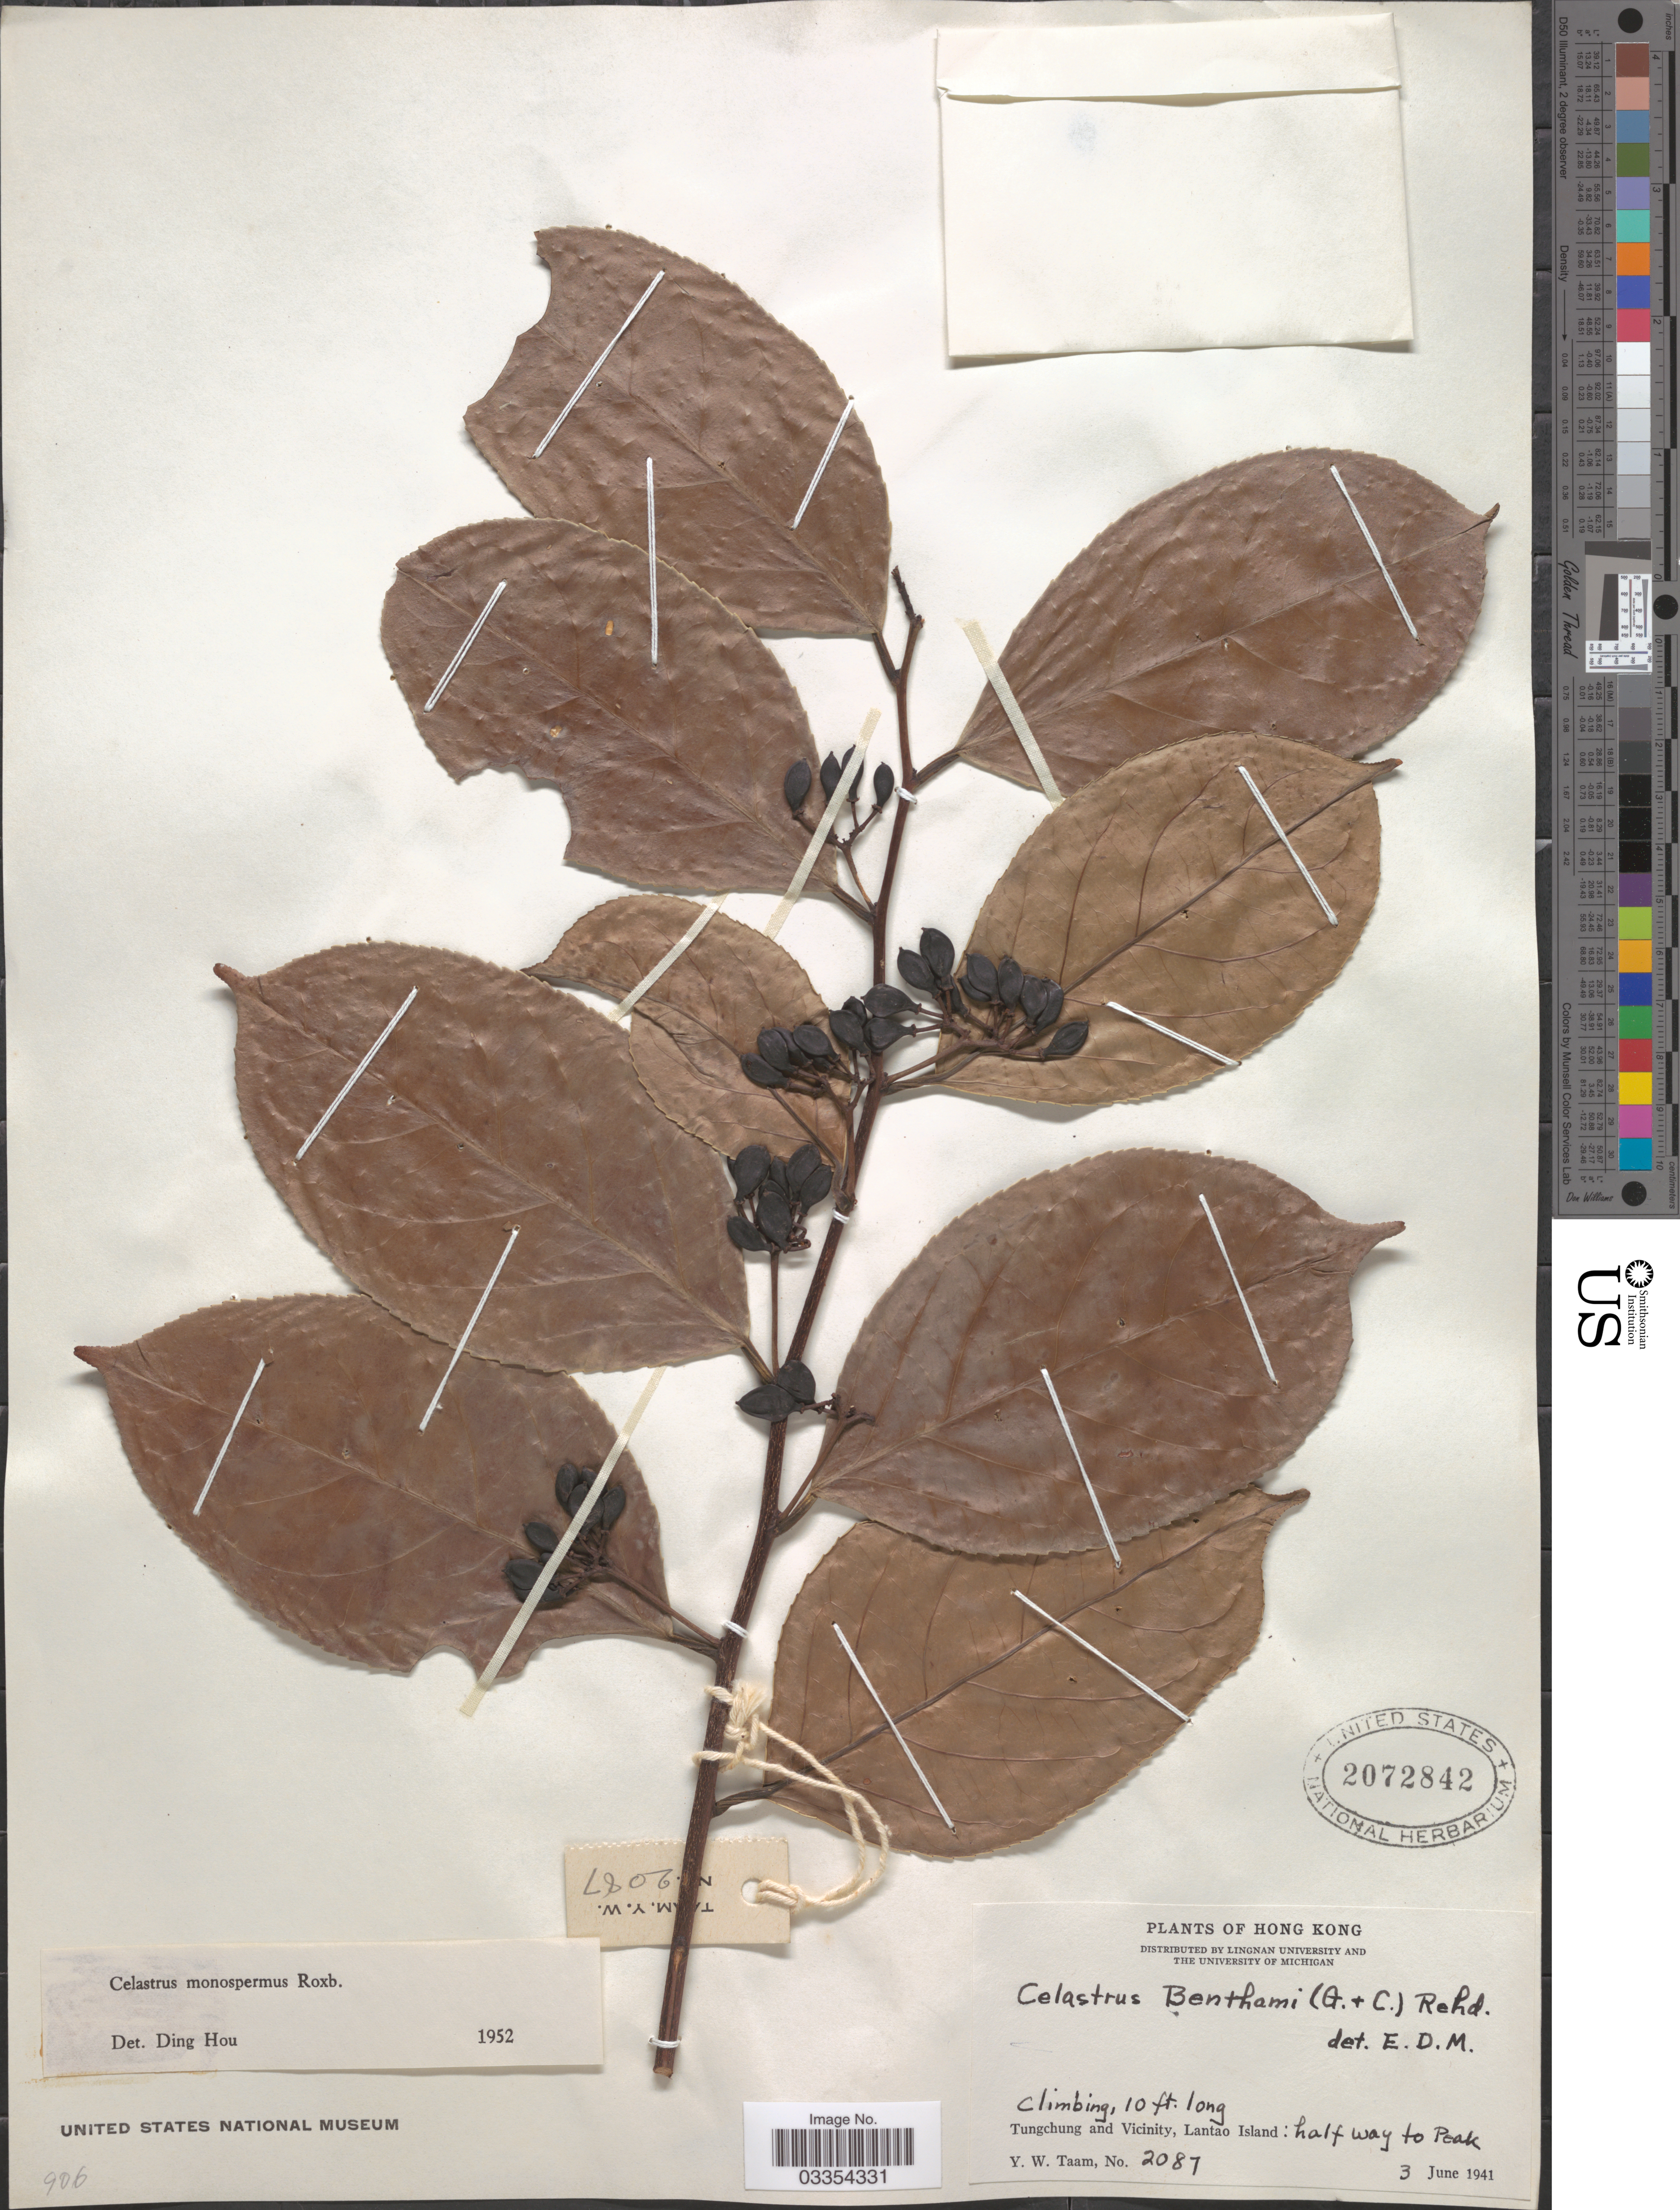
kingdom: Plantae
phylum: Tracheophyta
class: Magnoliopsida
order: Celastrales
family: Celastraceae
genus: Celastrus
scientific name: Celastrus monospermus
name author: Roxb.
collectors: Y. W. Taam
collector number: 2087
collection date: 1941-06-03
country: China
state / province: Hong Kong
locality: Tungchung and Vicinity, Lantao Island: half way to Peak.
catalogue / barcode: US 2072842